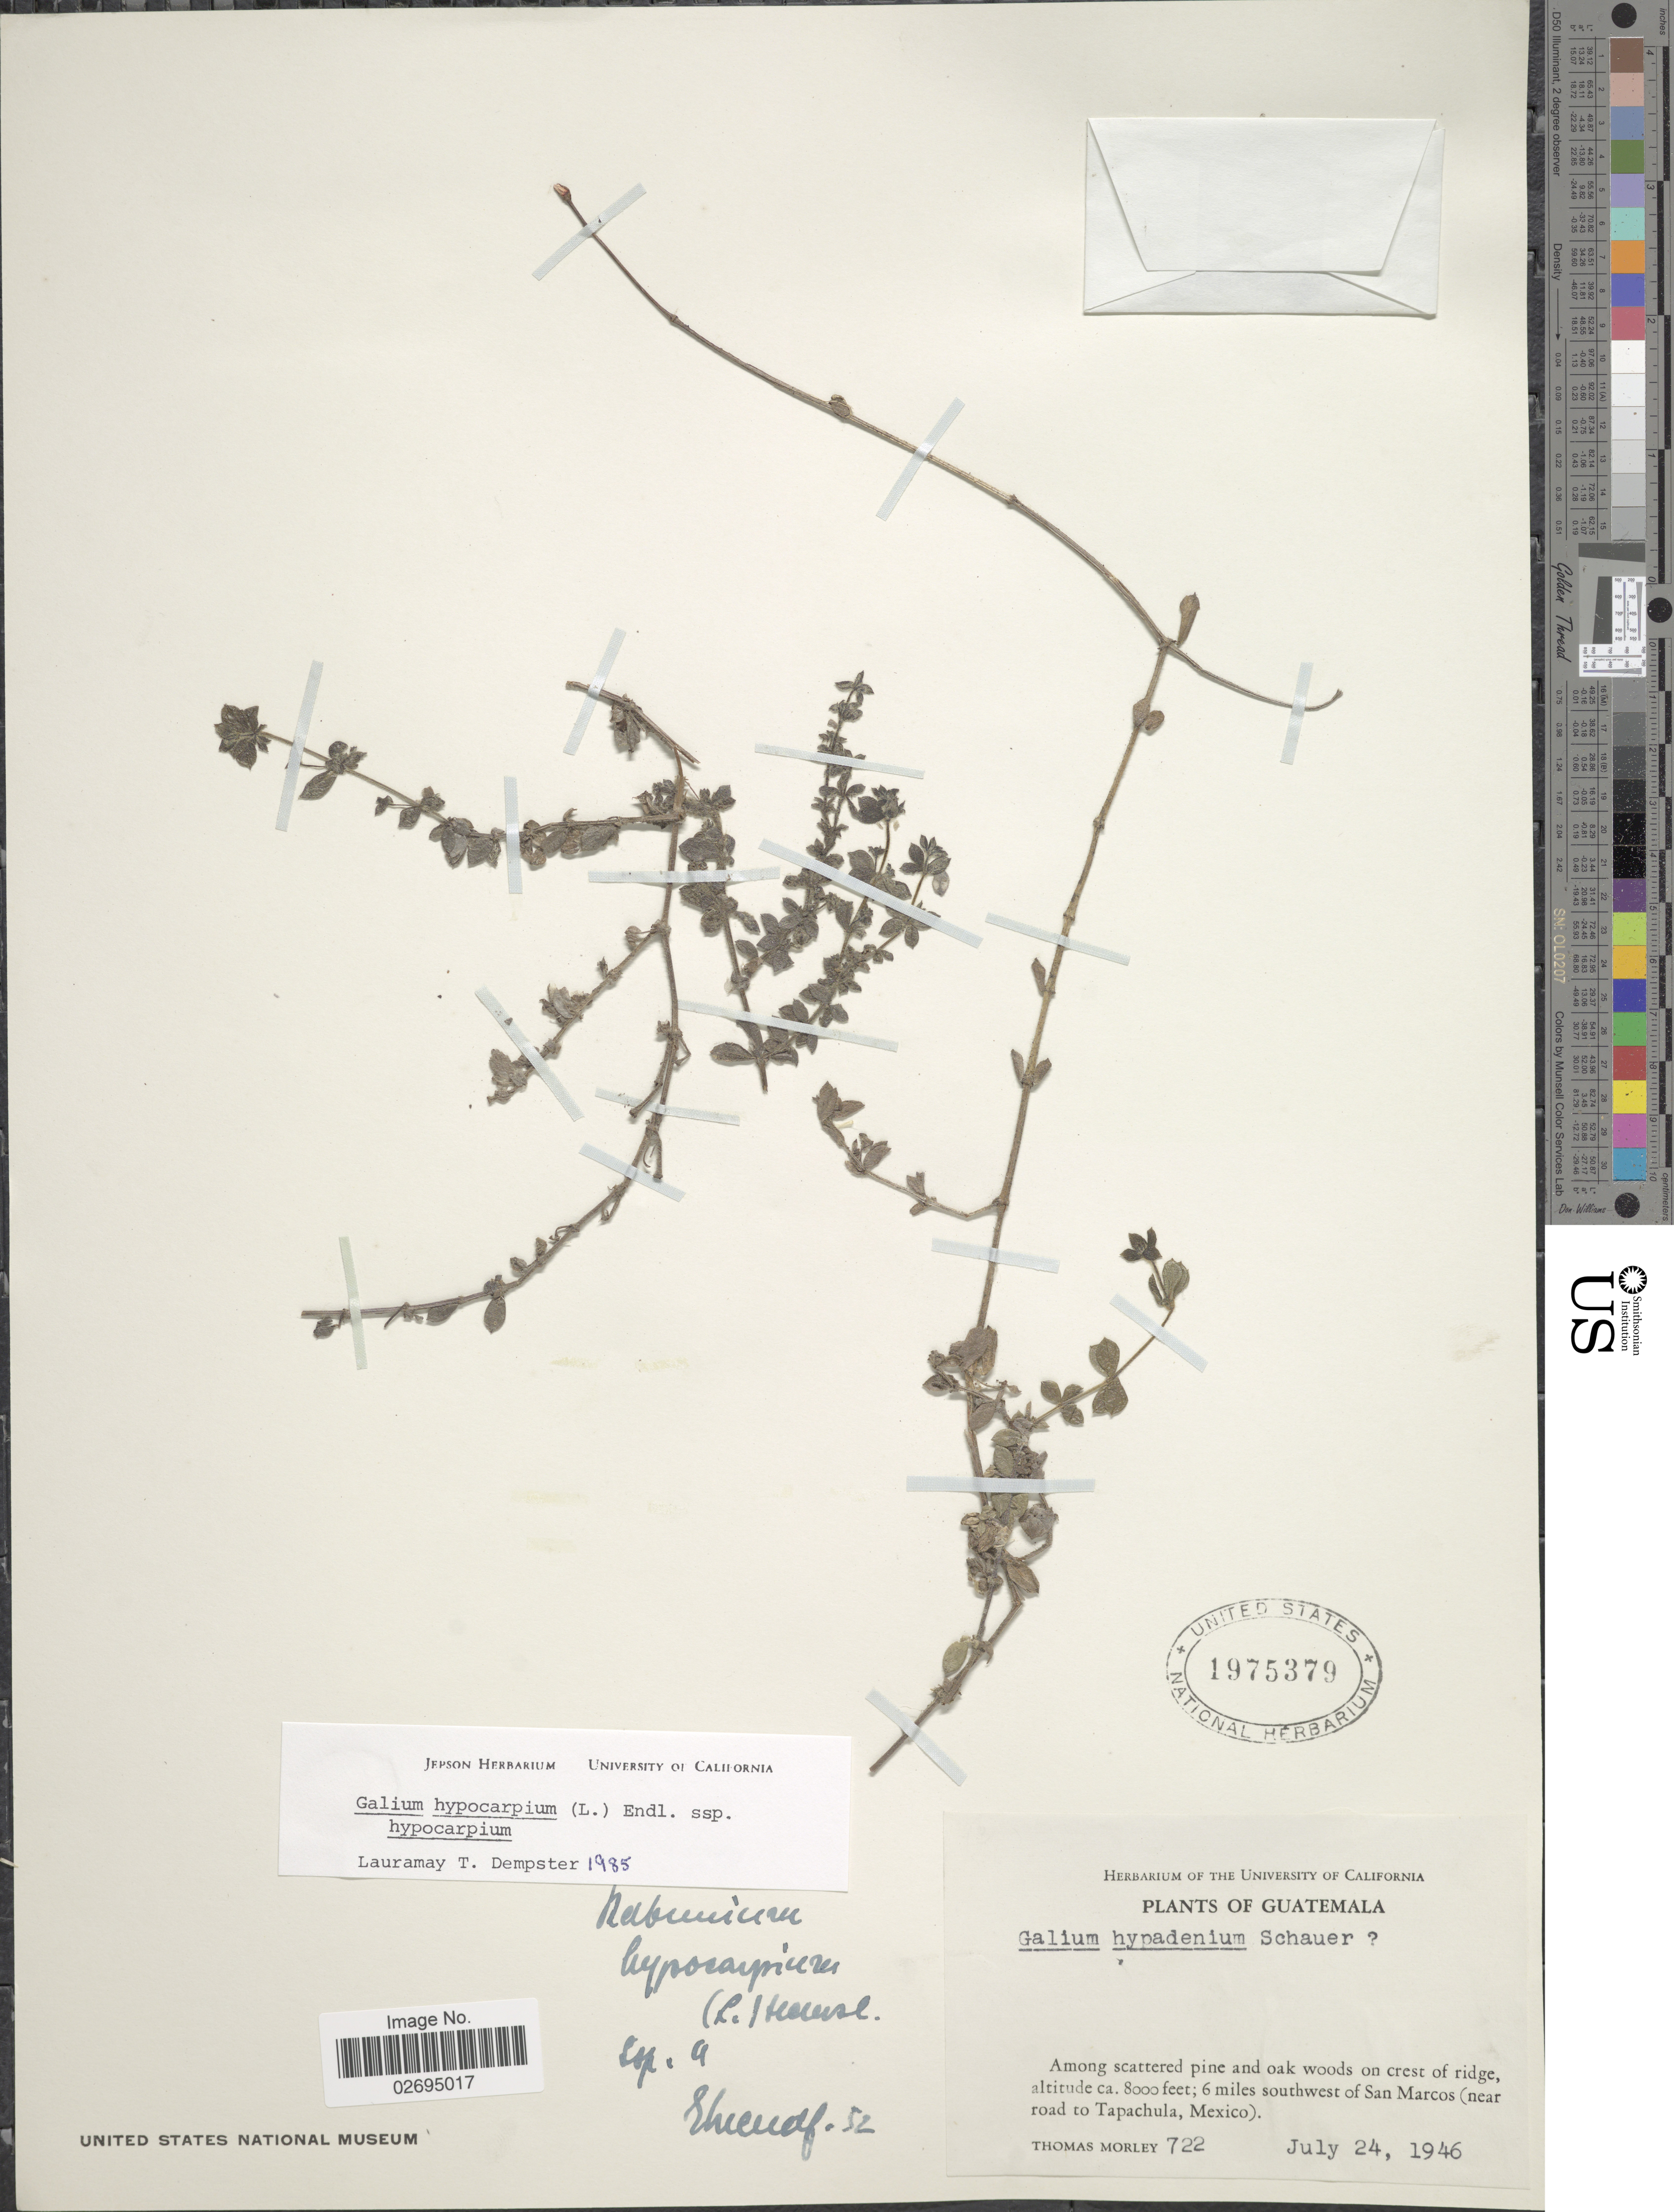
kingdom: Plantae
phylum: Tracheophyta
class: Magnoliopsida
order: Gentianales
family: Rubiaceae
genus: Galium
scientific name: Galium hypocarpium subsp. hypocarpium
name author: (L.) Endl. ex Griseb.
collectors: T. Morley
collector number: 722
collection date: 1946-07-24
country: Guatemala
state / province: San Marcos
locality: Among scattered pine and oak woods on crest of ridge; 6 miles southwest of San Marcos (near road to Tapachula, Mexico)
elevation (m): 2438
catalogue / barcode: US 1975379